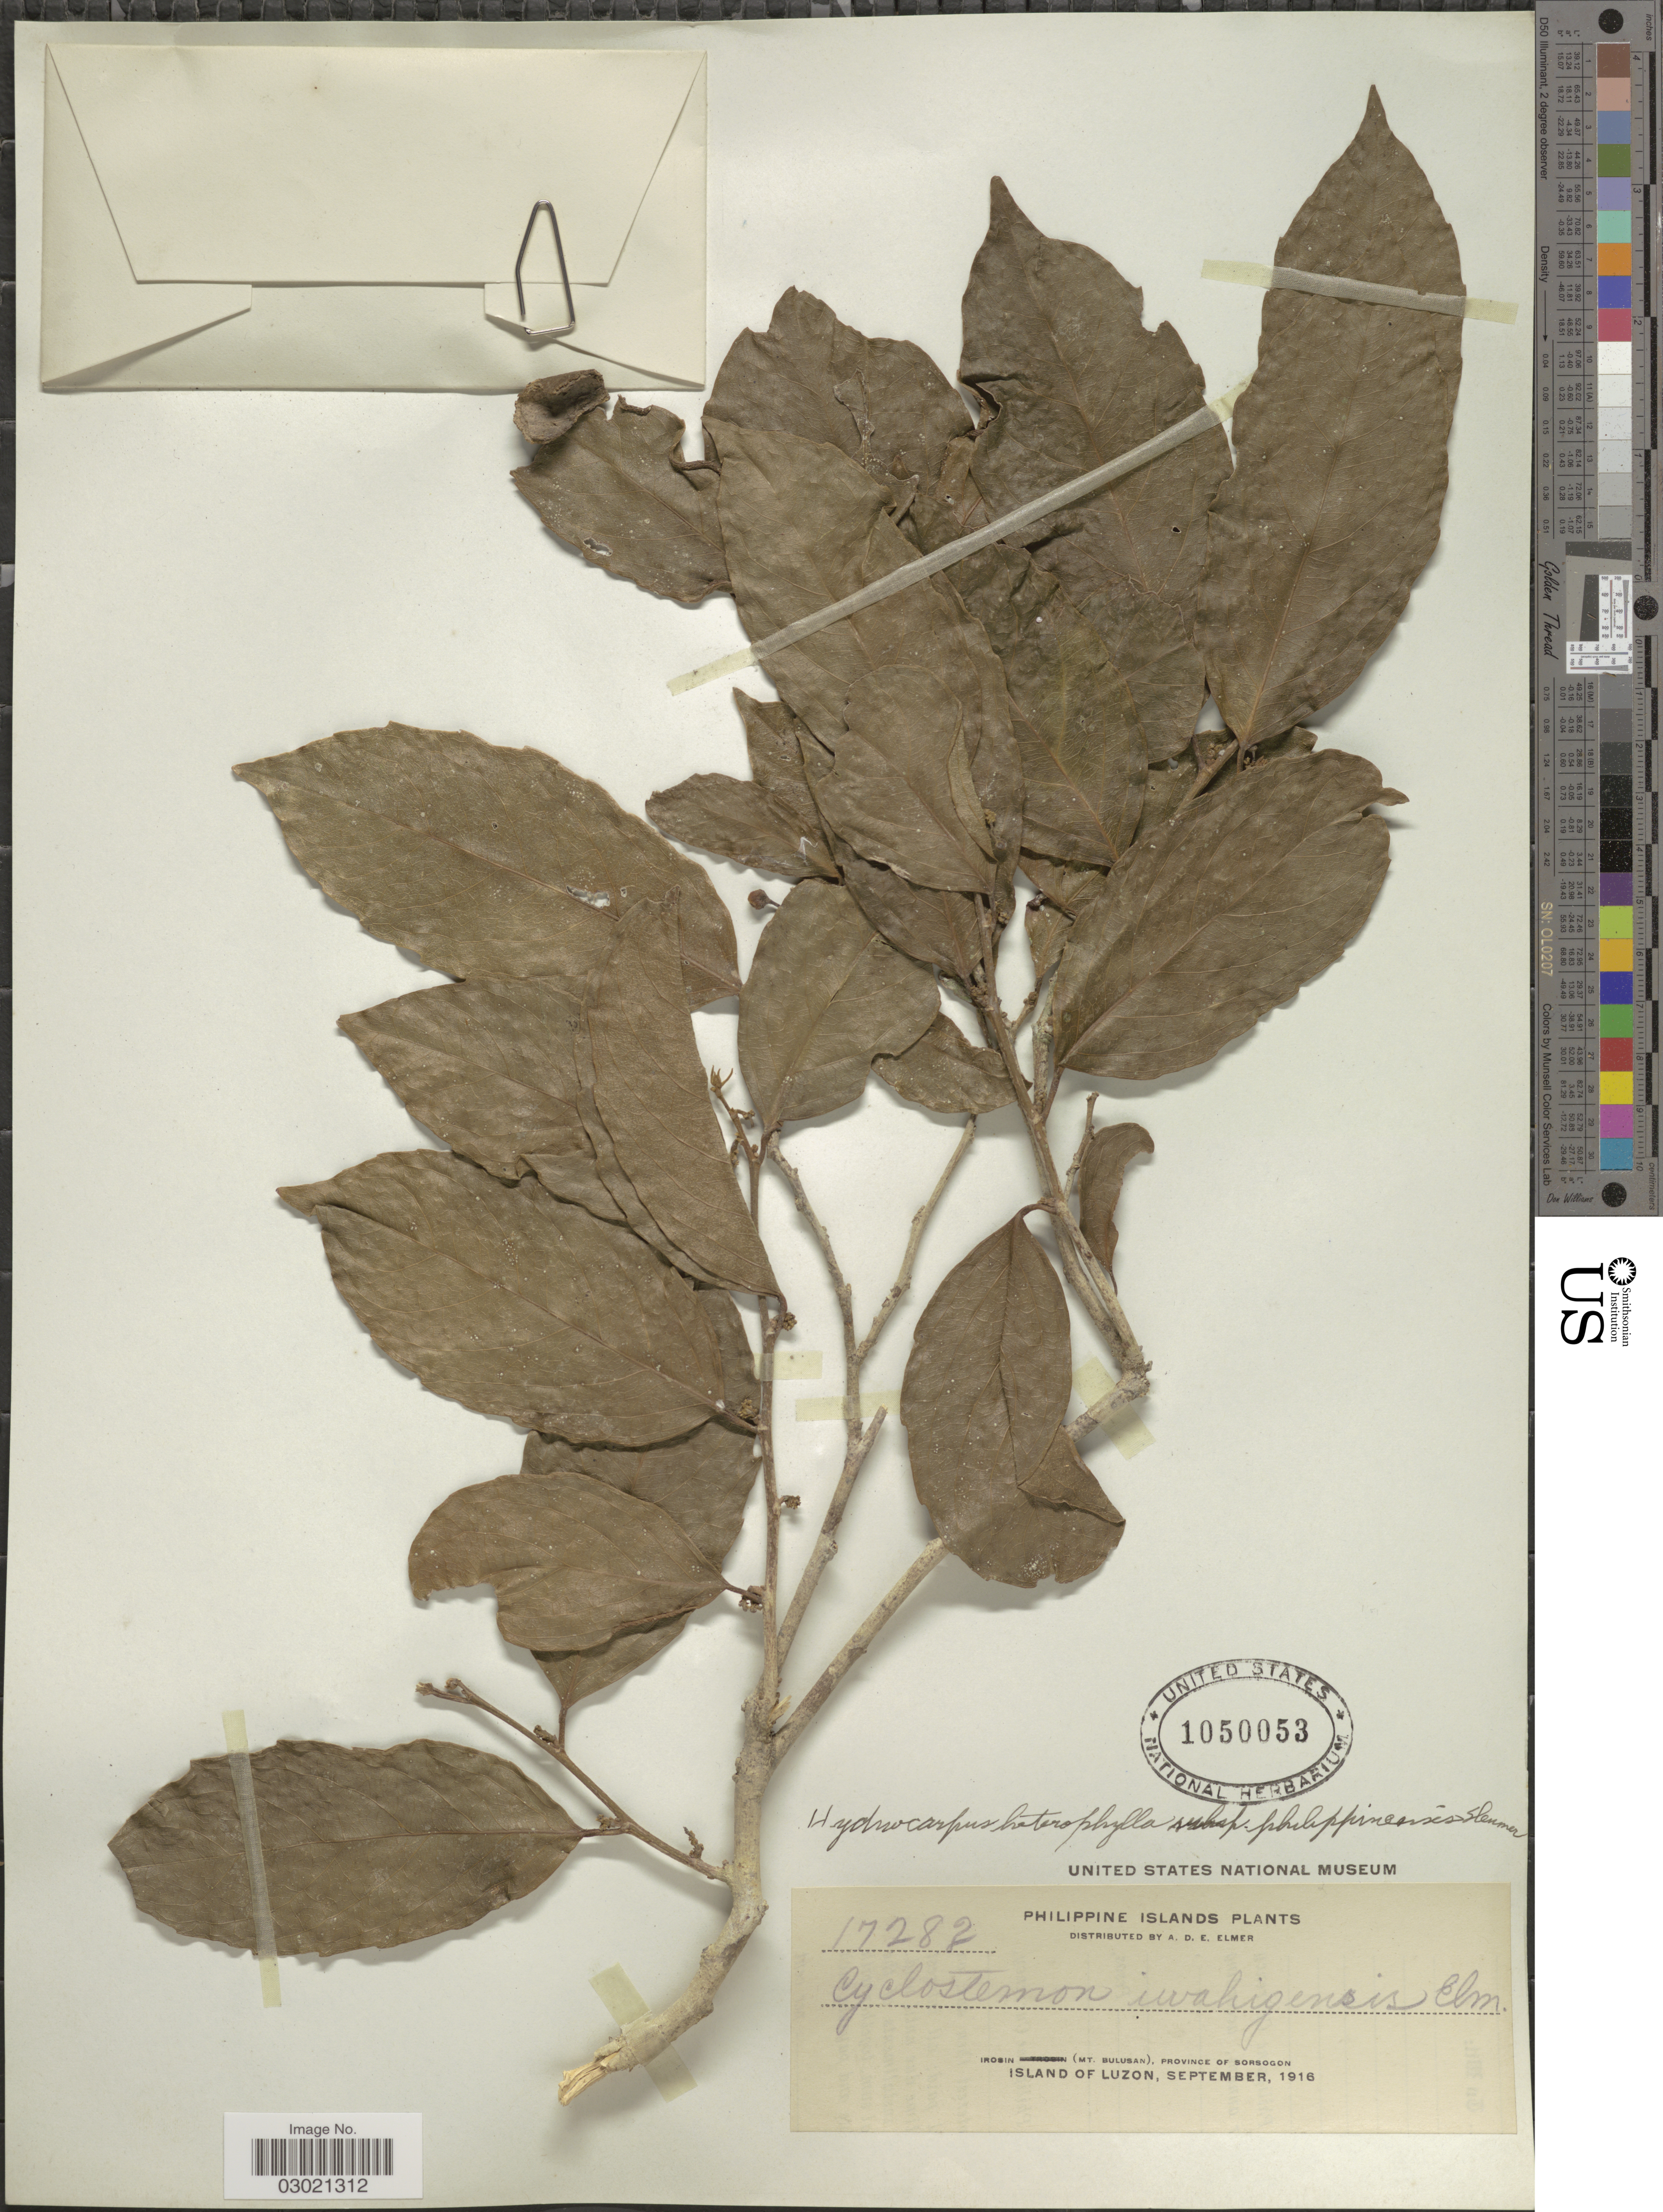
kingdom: Plantae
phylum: Tracheophyta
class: Magnoliopsida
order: Malpighiales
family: Achariaceae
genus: Hydnocarpus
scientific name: Hydnocarpus heterophyllus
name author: Blume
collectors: A. D. E. Elmer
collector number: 17282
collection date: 1916-09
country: Philippines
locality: Irosin (Mt. Bulusan), Province of Sorsogon. Island of Luzon.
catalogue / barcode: US 1050053